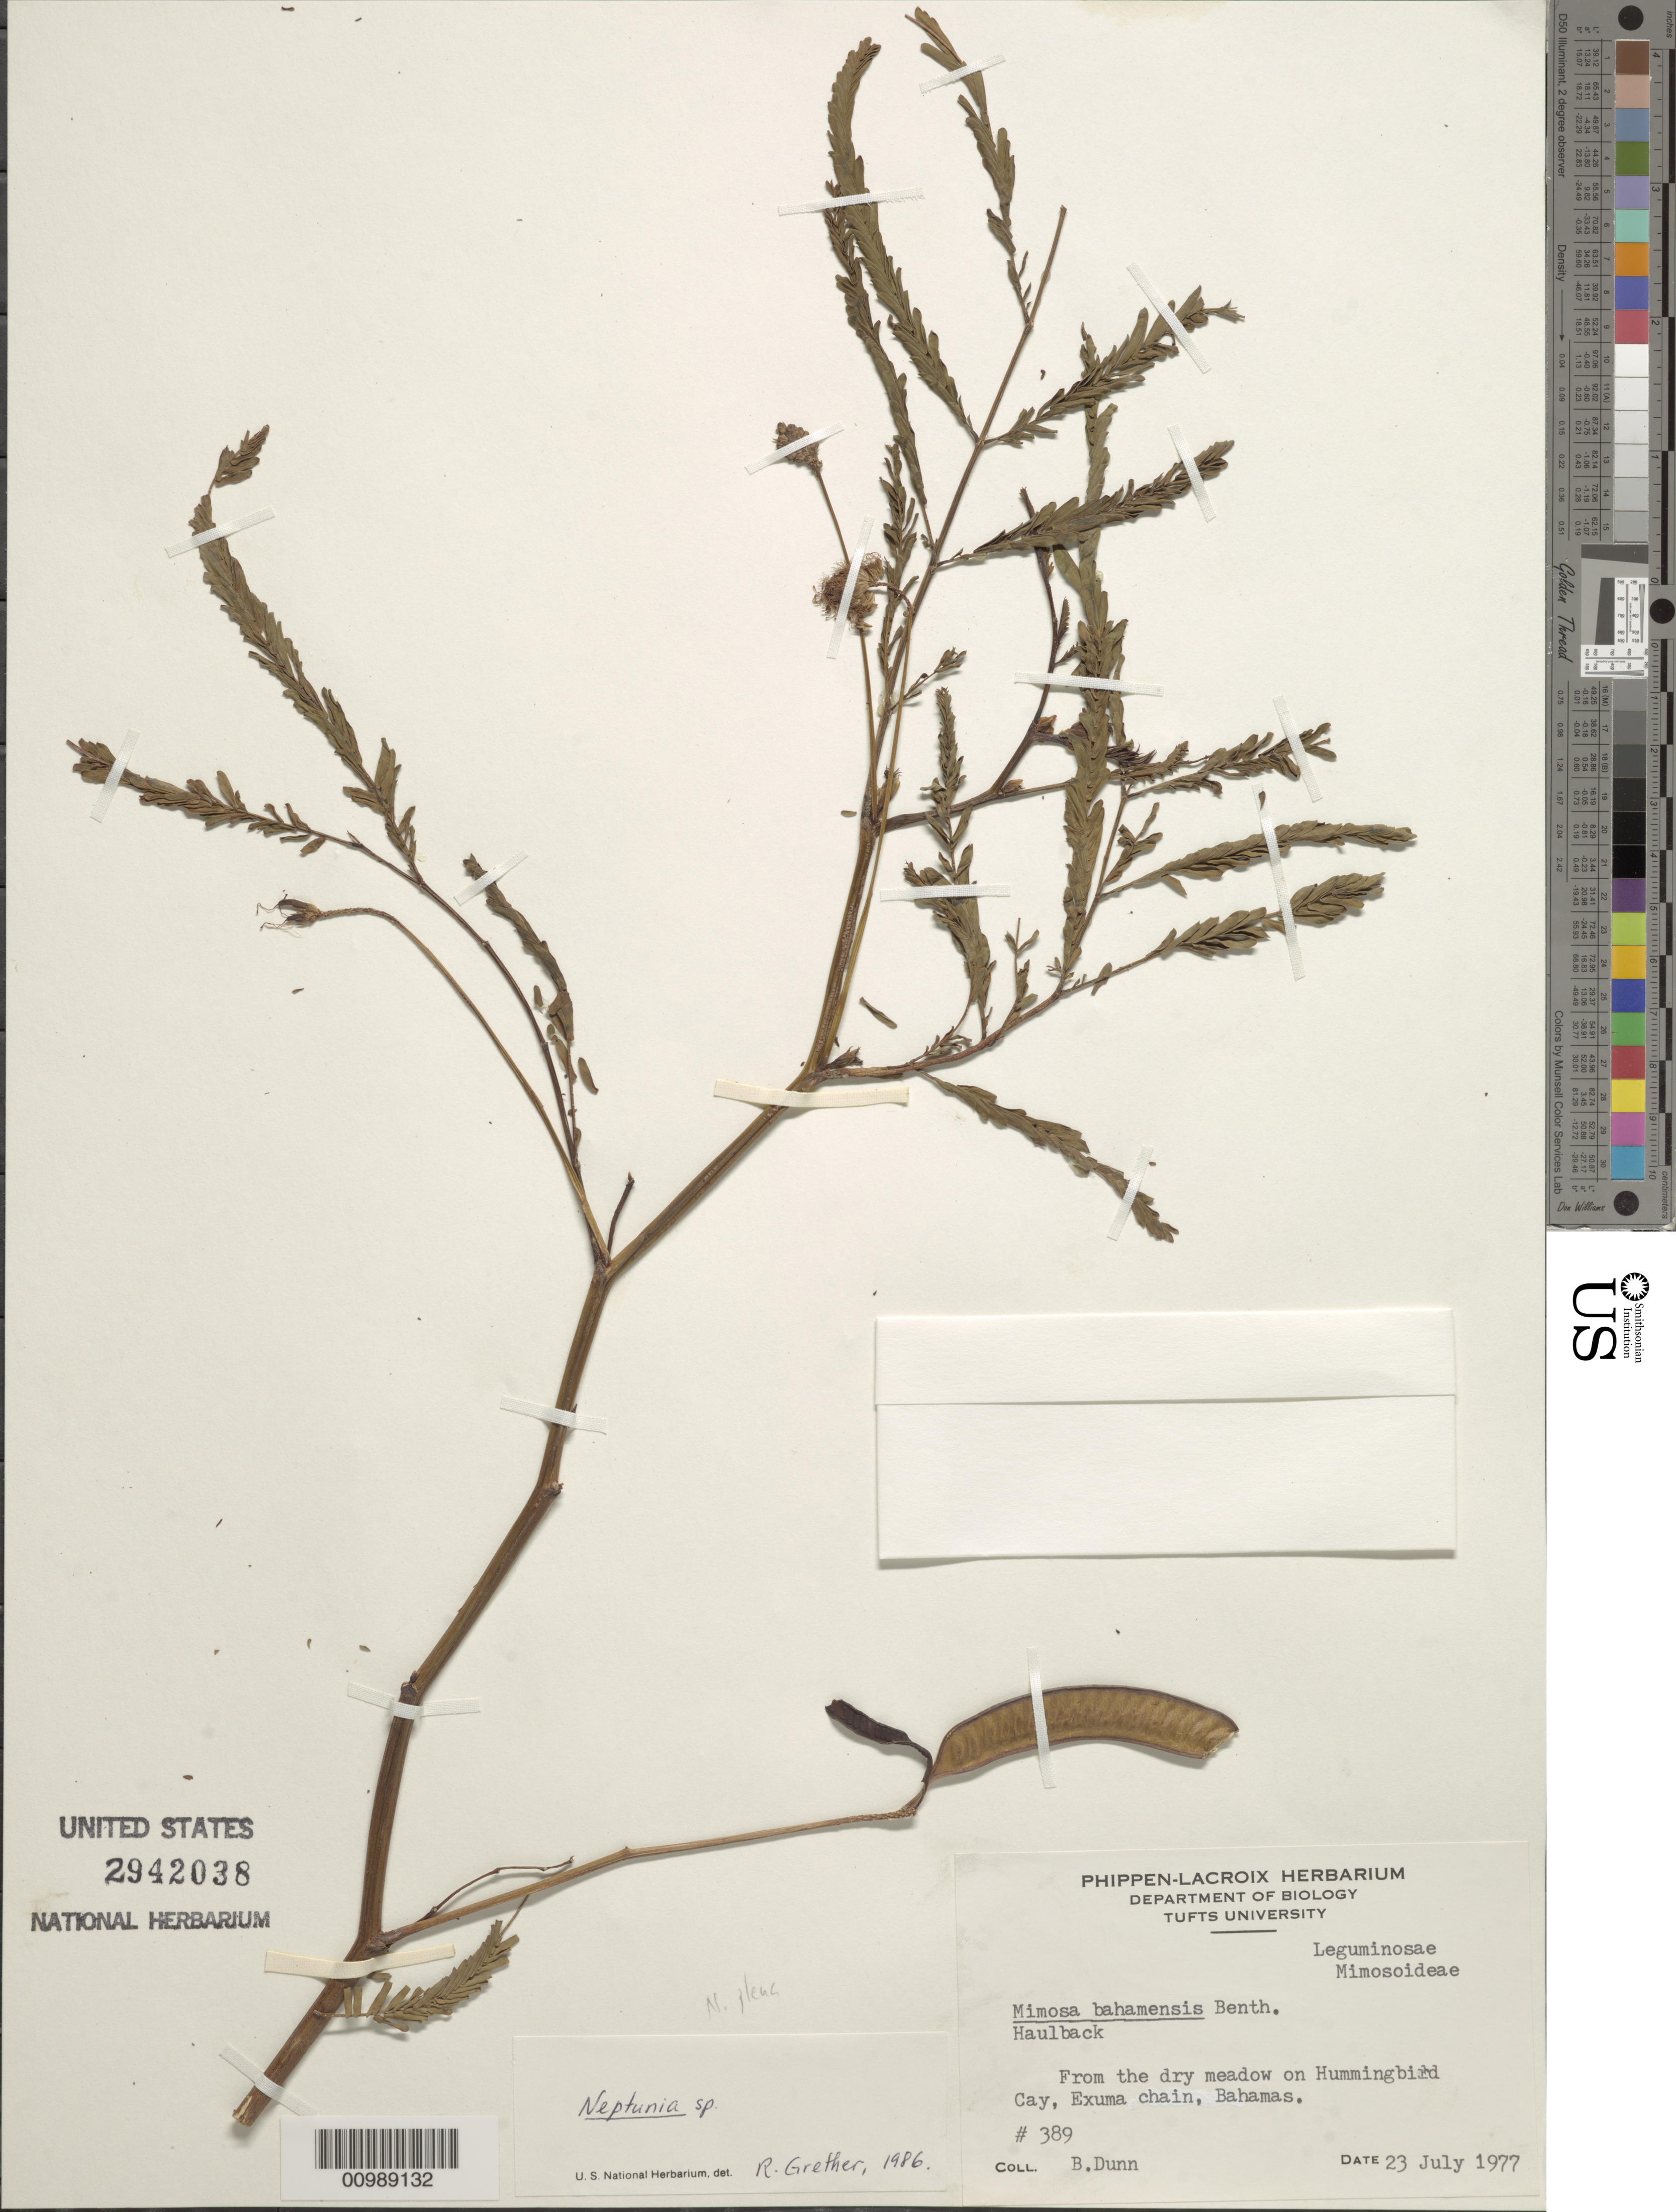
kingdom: Plantae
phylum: Tracheophyta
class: Magnoliopsida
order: Fabales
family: Fabaceae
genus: Neptunia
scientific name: Neptunia plena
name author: (L.) Benth.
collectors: B. Dunn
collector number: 389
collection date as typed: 23 Jul 1977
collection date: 1977-07-23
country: Bahamas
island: Exuma Chain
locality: From the dry meadow on Hummingbird Cay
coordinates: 0 N, 0 E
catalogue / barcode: US 2942038